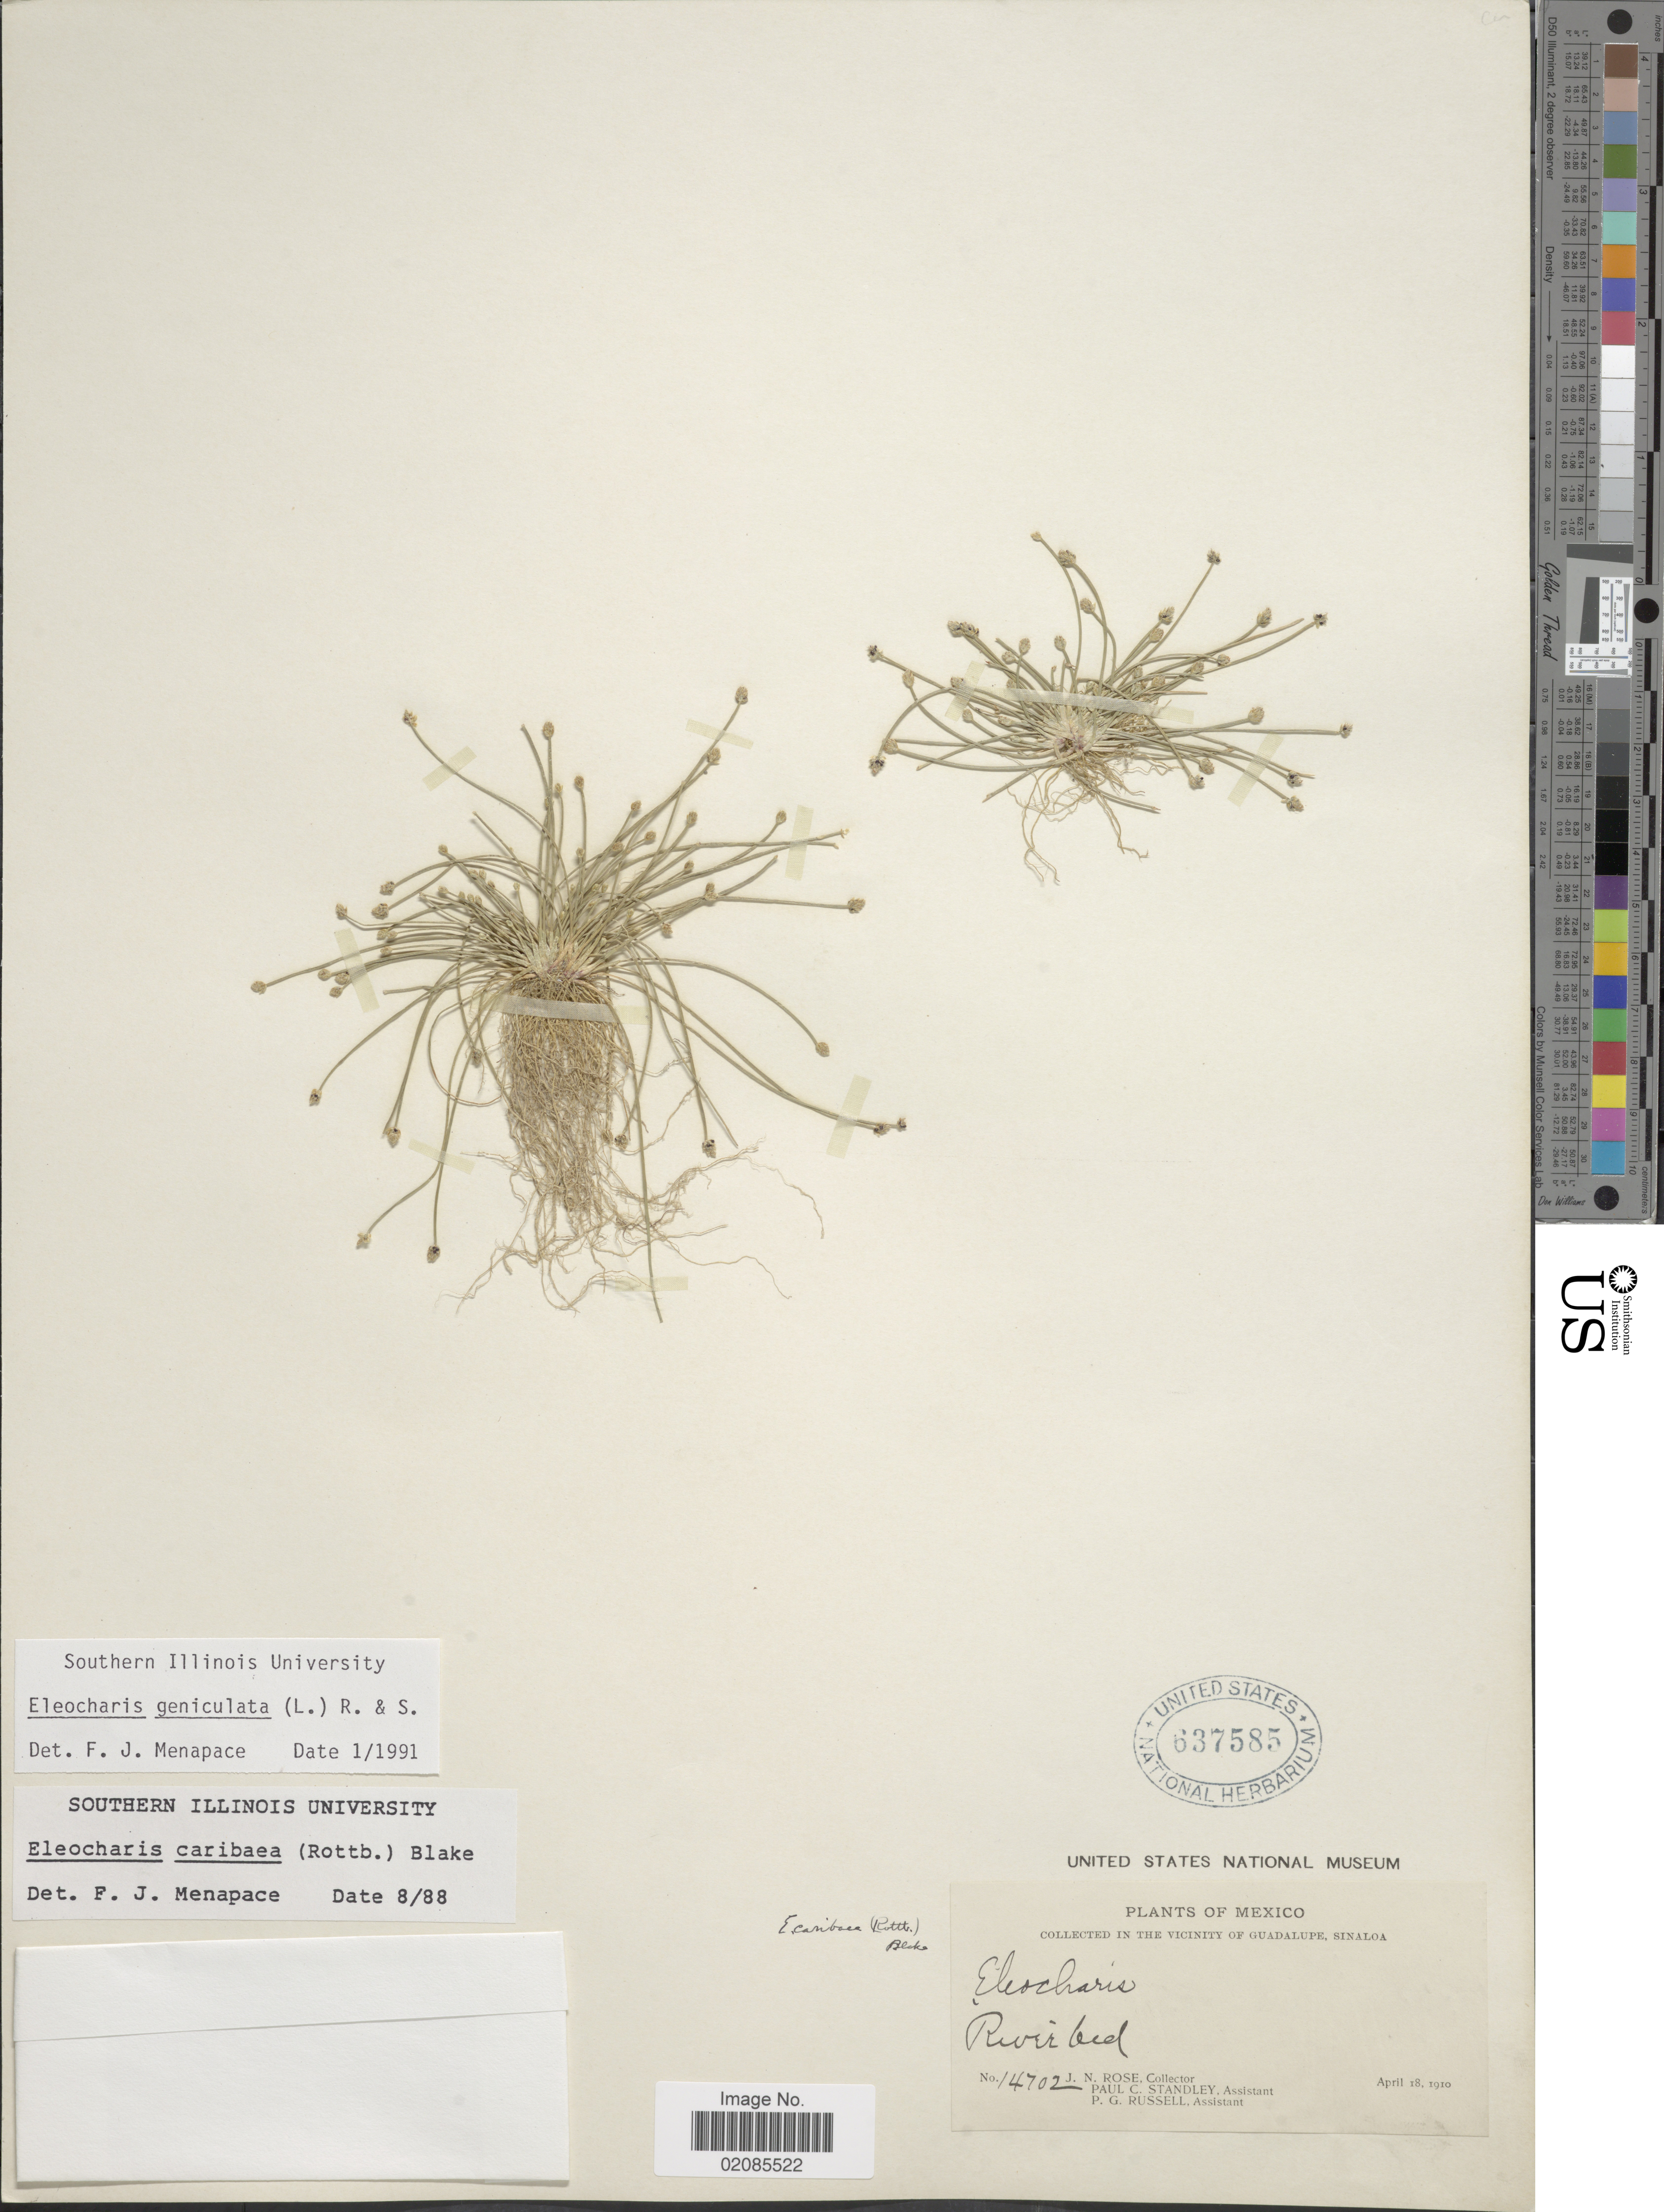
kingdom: Plantae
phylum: Tracheophyta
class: Liliopsida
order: Poales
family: Cyperaceae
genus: Eleocharis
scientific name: Eleocharis geniculata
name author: (L.) Roem. & Schult.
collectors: J. N. Rose, P. C. Standley & P. G. Russell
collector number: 14702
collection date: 1910-04-18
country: Mexico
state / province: Sinaloa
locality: In the vicinity of Guadalupe, river bed.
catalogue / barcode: US 637585